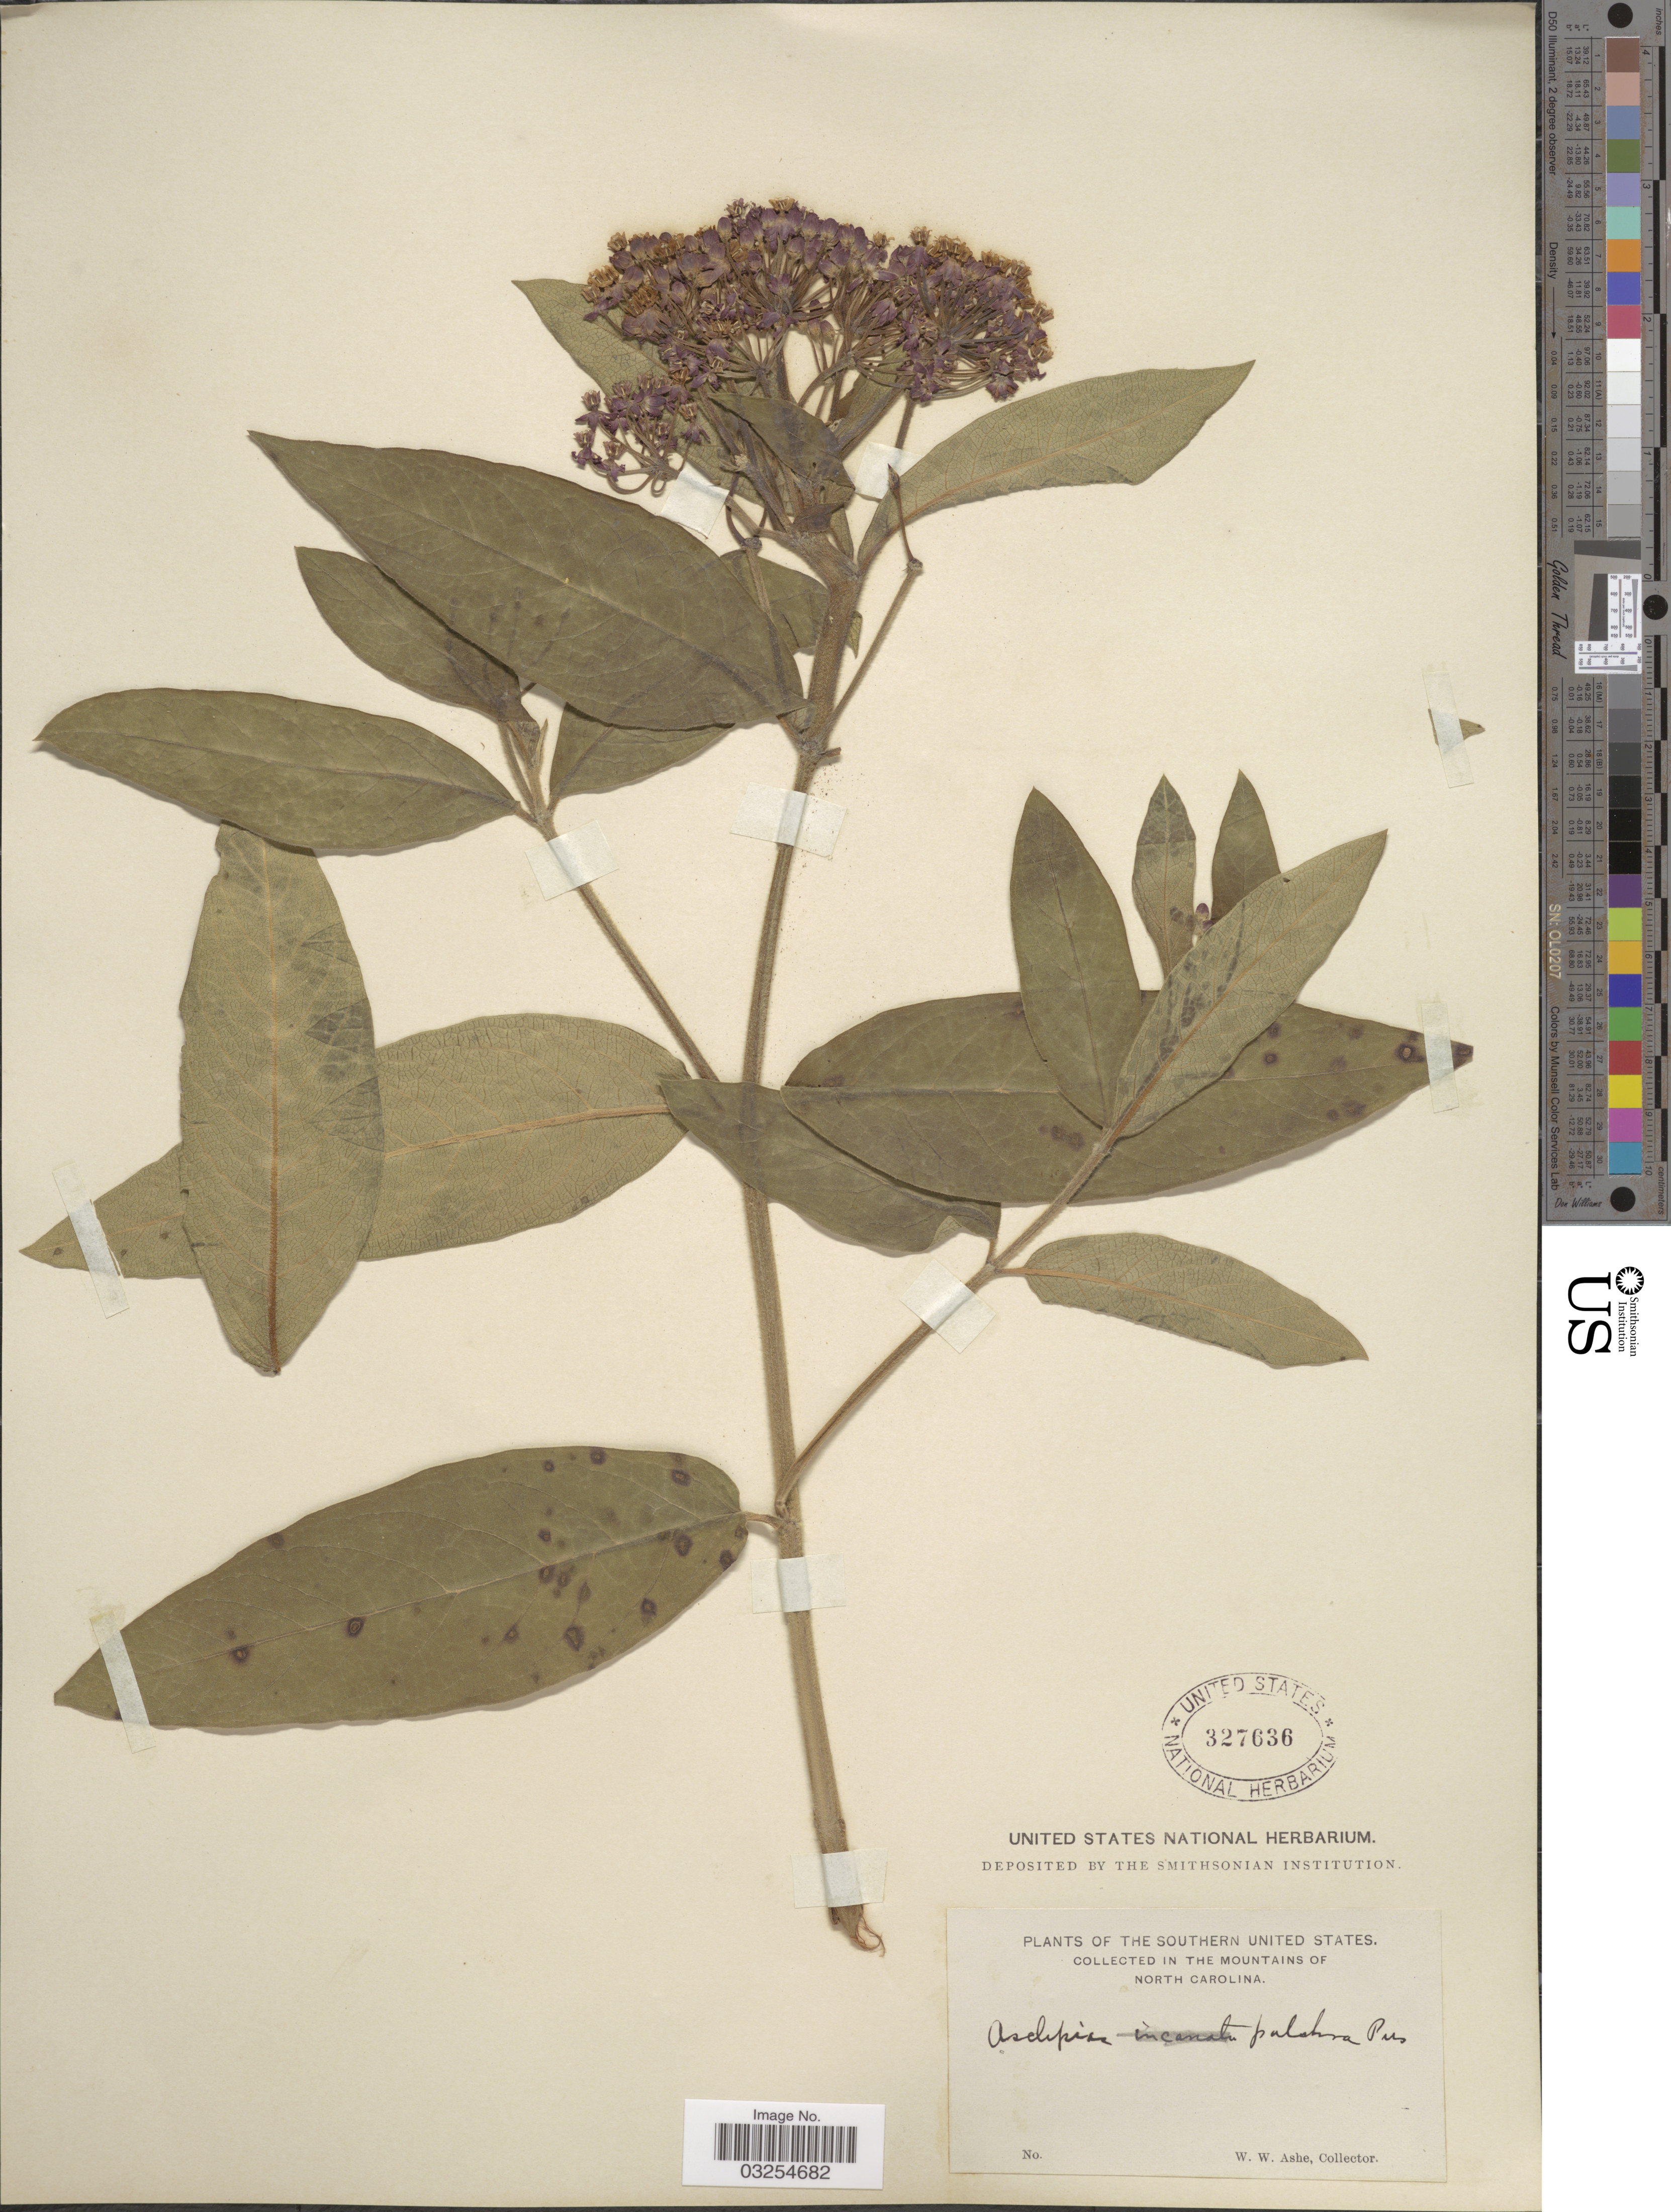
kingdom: Plantae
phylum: Tracheophyta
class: Magnoliopsida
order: Gentianales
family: Apocynaceae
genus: Asclepias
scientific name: Asclepias incarnata subsp. pulchra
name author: (Ehrh. ex Willd.) Woodson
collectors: W. W. Ashe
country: United States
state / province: North Carolina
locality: Southern United States. Collected in the mountains of North Carolina.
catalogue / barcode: US 327636